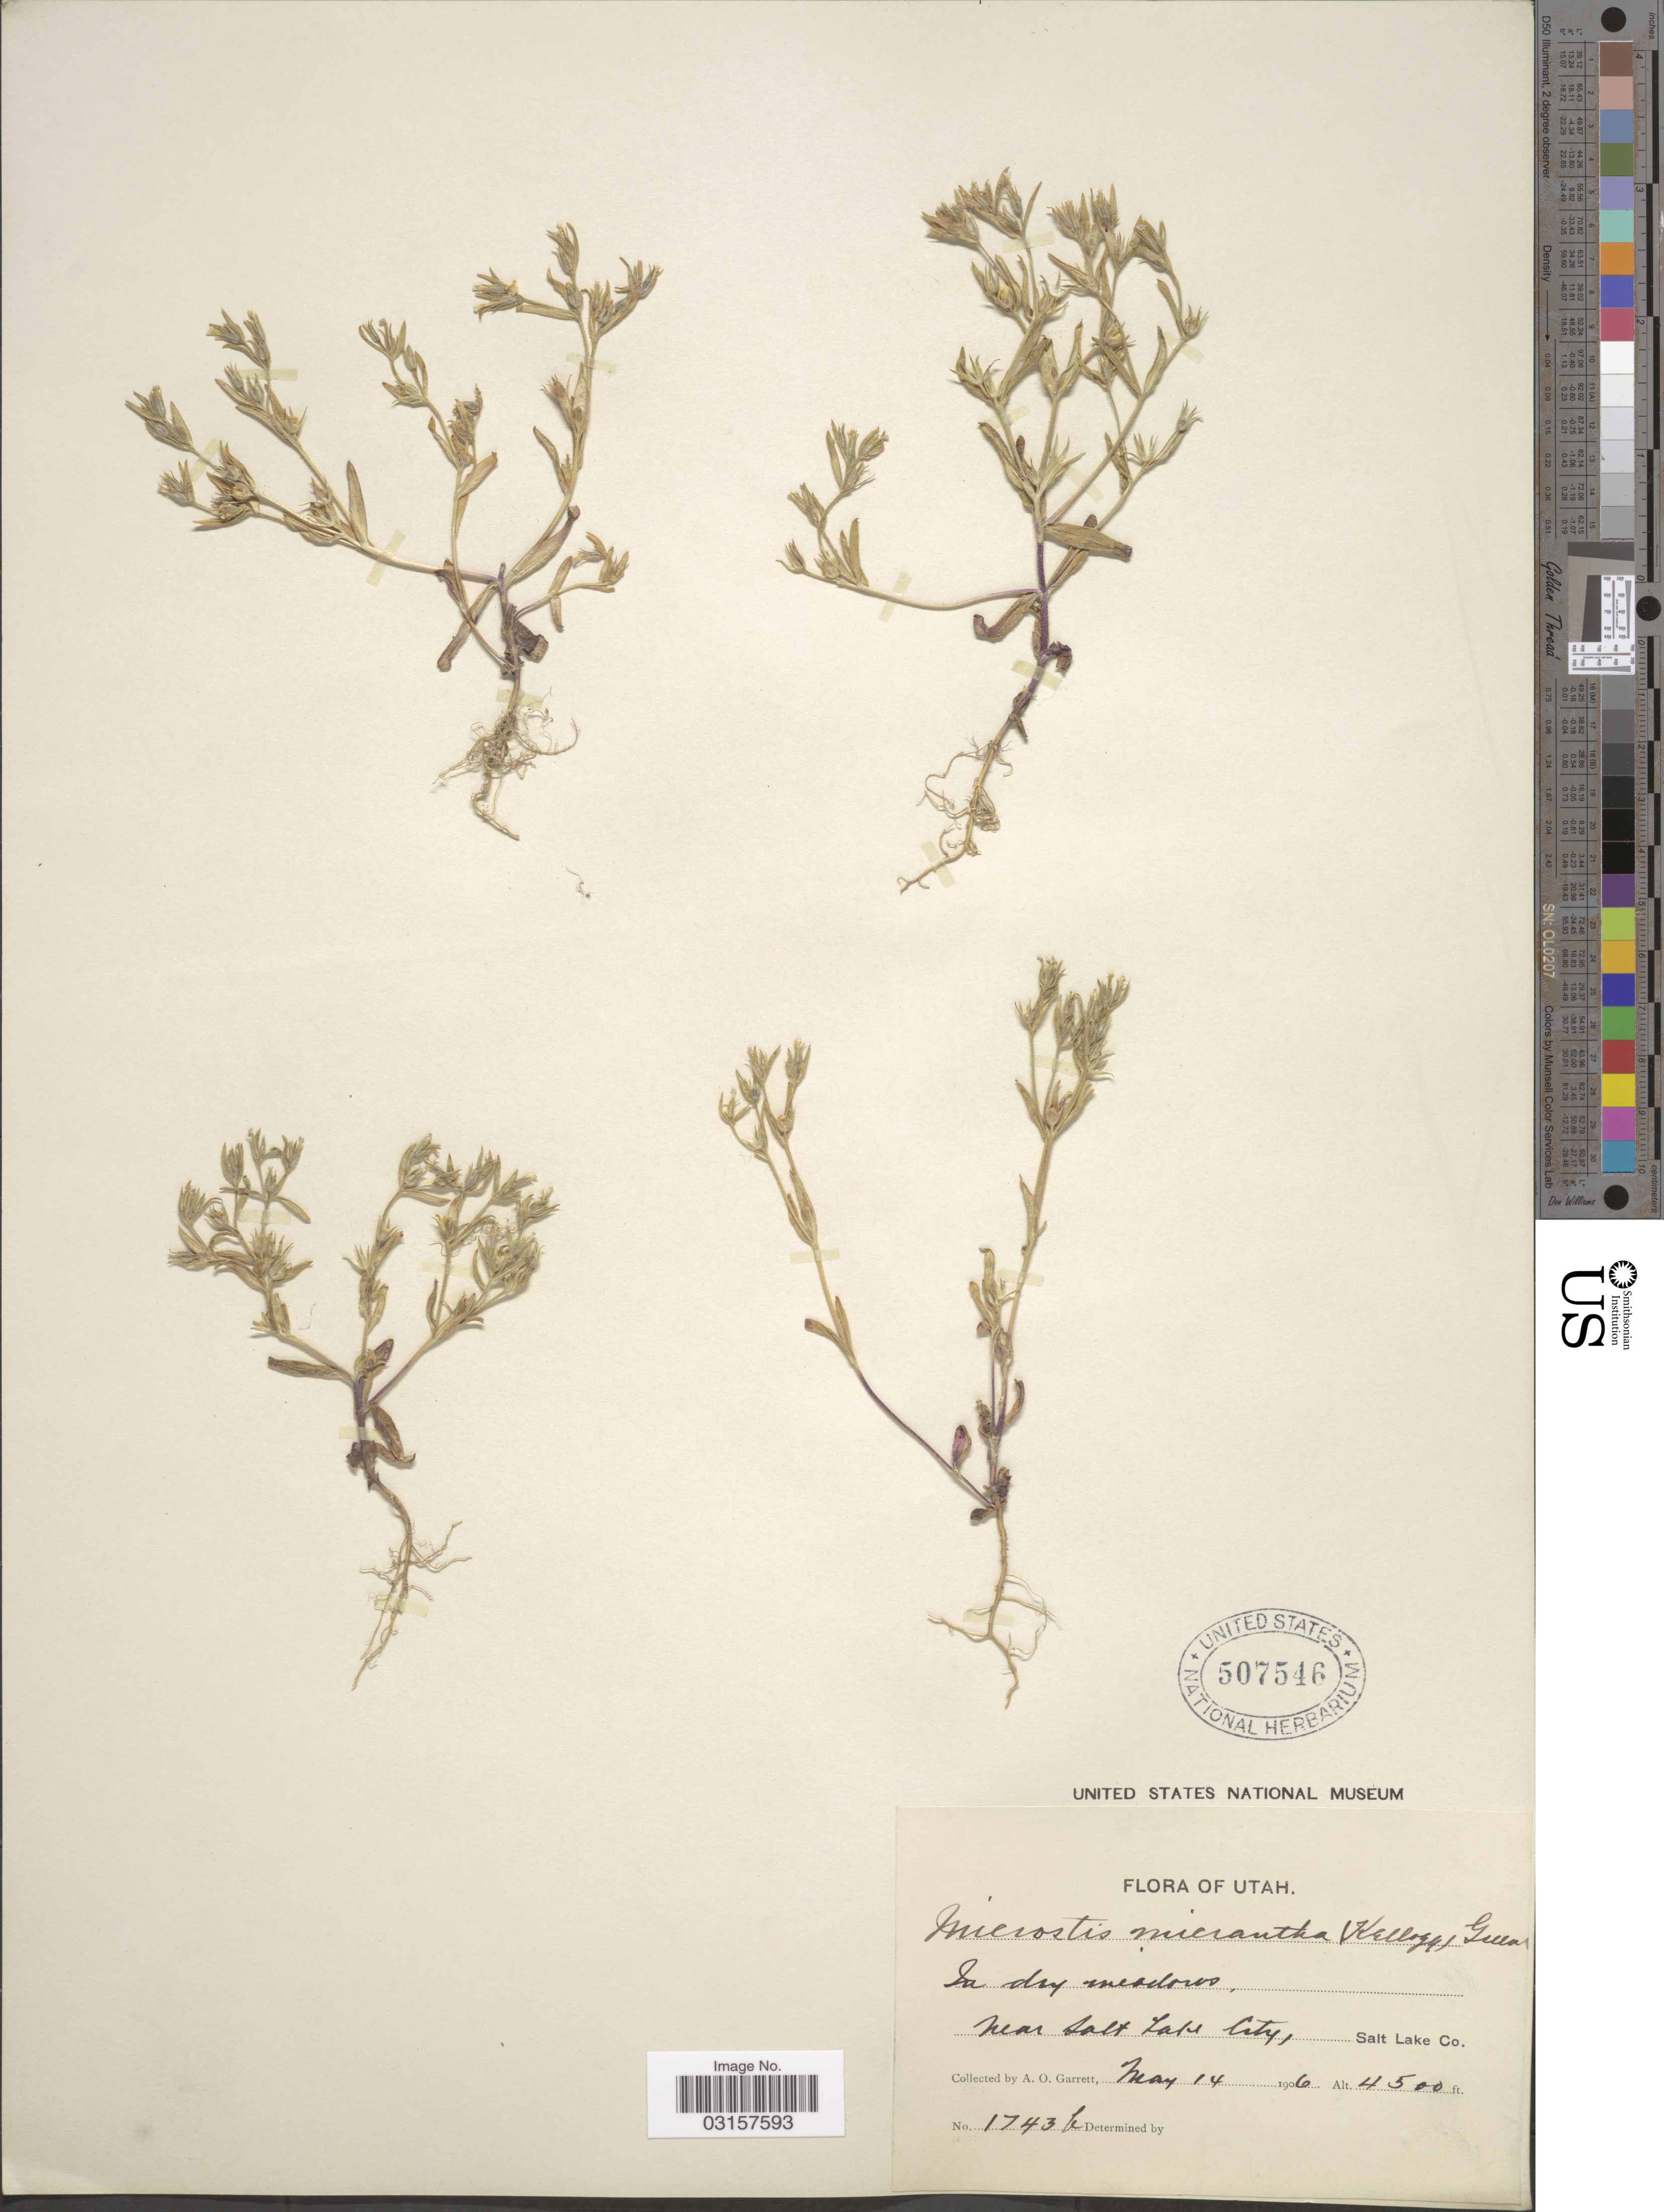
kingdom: Plantae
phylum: Tracheophyta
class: Magnoliopsida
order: Ericales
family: Polemoniaceae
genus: Microsteris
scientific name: Microsteris gracilis var. gracilis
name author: (Hook.) Greene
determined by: (US) Smithsonian Institution - National Museum of Natural History - Department of Botany (UNITED STATES)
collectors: A. O. Garrett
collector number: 1743b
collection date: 1906-05-14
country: United States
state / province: Utah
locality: Near Salt Lake City, Salt Lake Co.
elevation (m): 1372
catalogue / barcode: US 507546